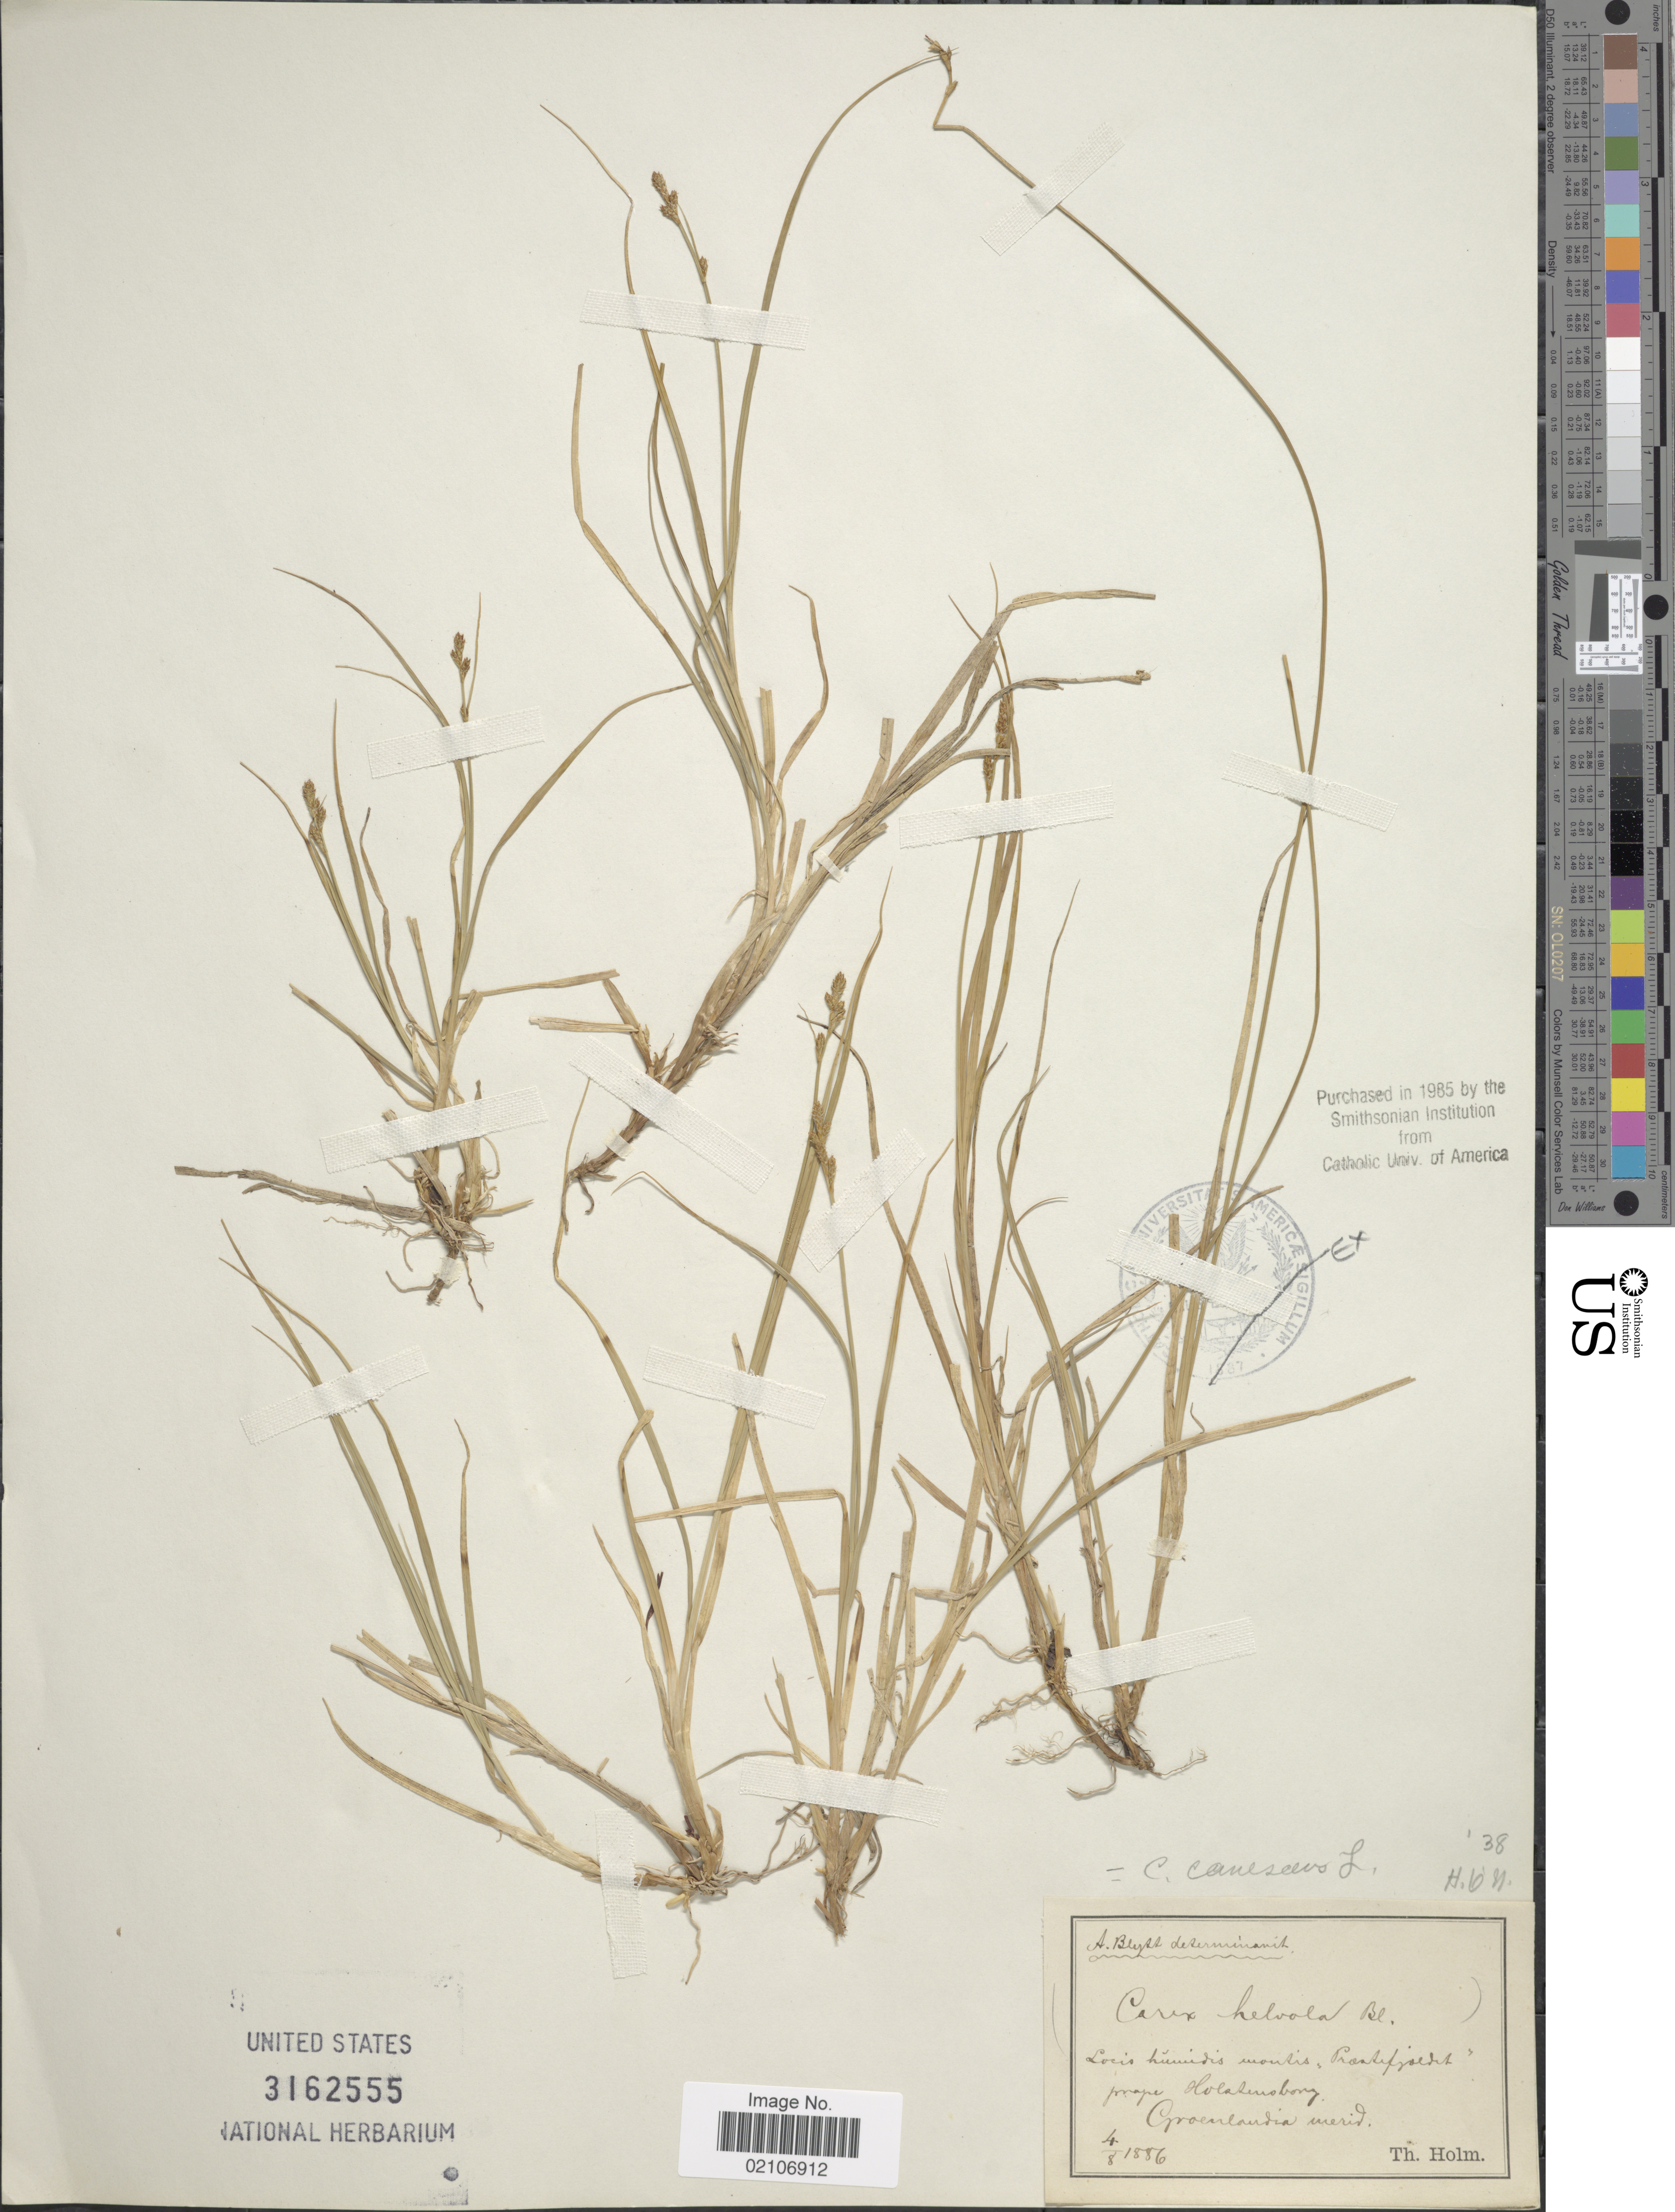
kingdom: Plantae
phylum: Tracheophyta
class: Liliopsida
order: Poales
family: Cyperaceae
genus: Carex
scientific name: Carex canescens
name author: L.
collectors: T. Holm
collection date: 1886-08-04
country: Greenland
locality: Locis humidis montis, Præstefjordet prope Holstensborg, Groenlandia merid.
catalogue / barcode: US 3162555